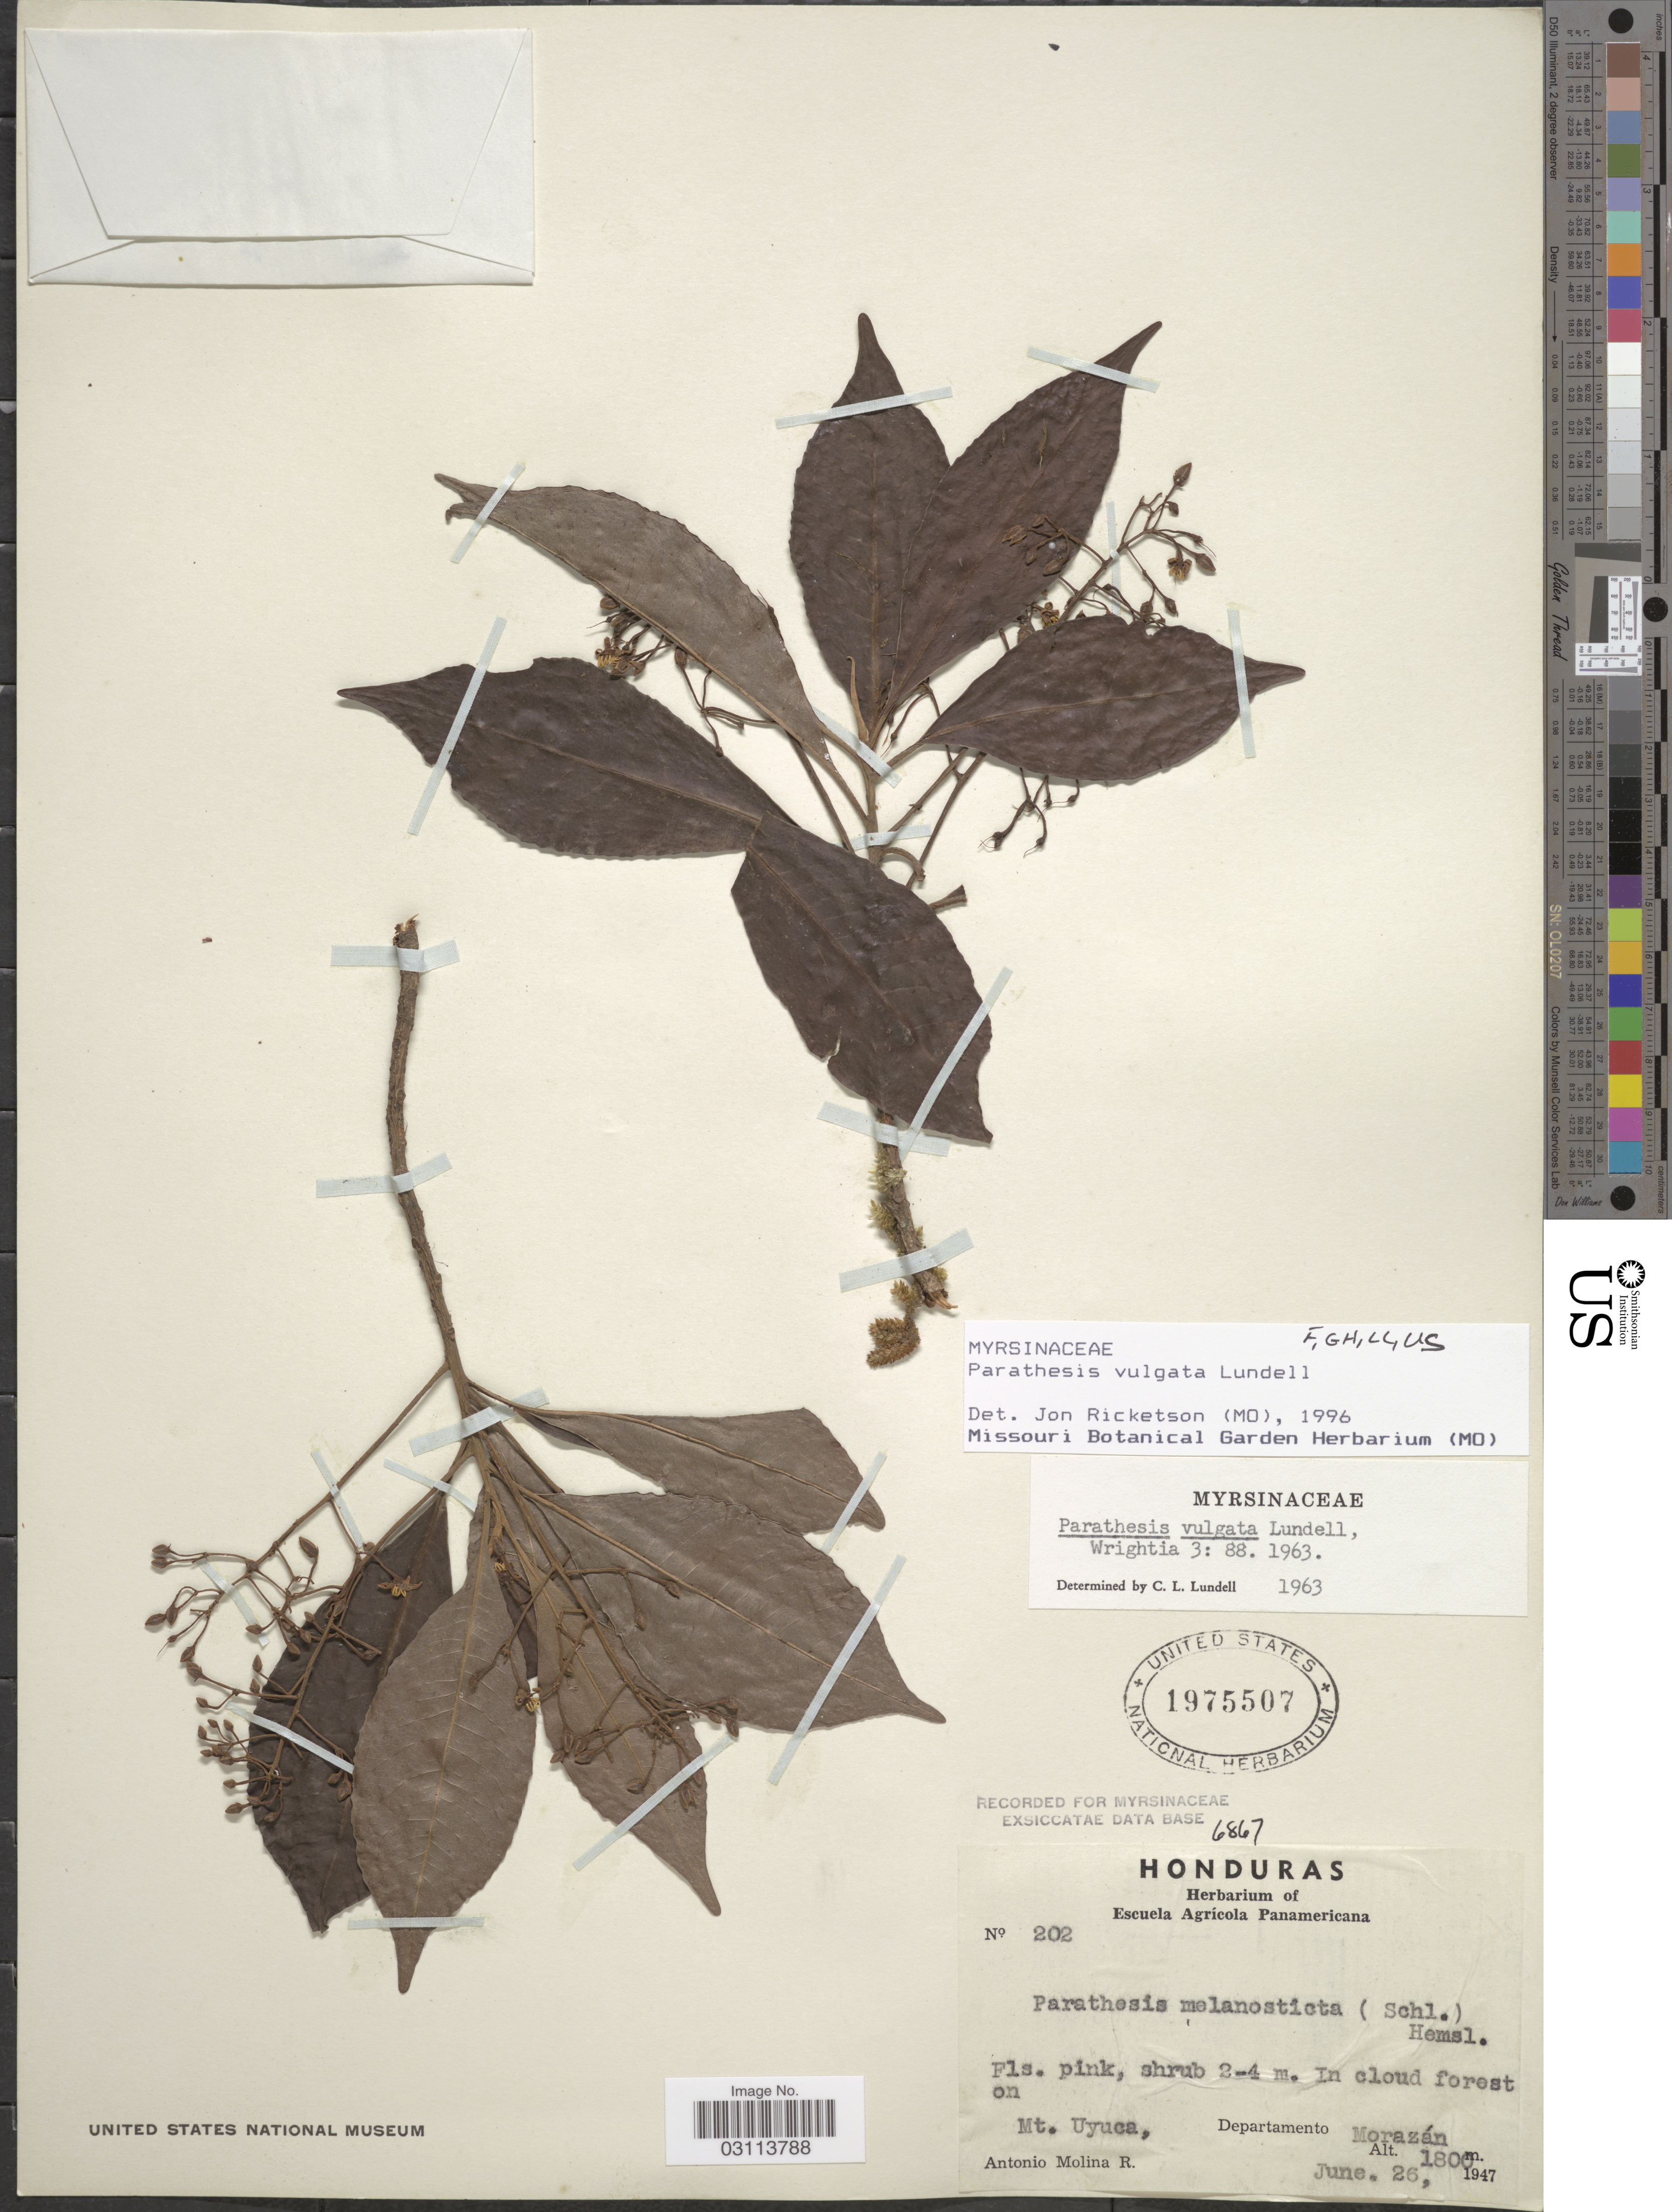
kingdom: Plantae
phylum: Tracheophyta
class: Magnoliopsida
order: Ericales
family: Primulaceae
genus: Parathesis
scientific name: Parathesis vulgata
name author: Lundell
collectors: A. Molina R.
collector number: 202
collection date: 1947-06-26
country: Honduras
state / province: Fco. Morazán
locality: Mt. Uyuca, Departamento Morazán.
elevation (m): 1800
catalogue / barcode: US 1975507